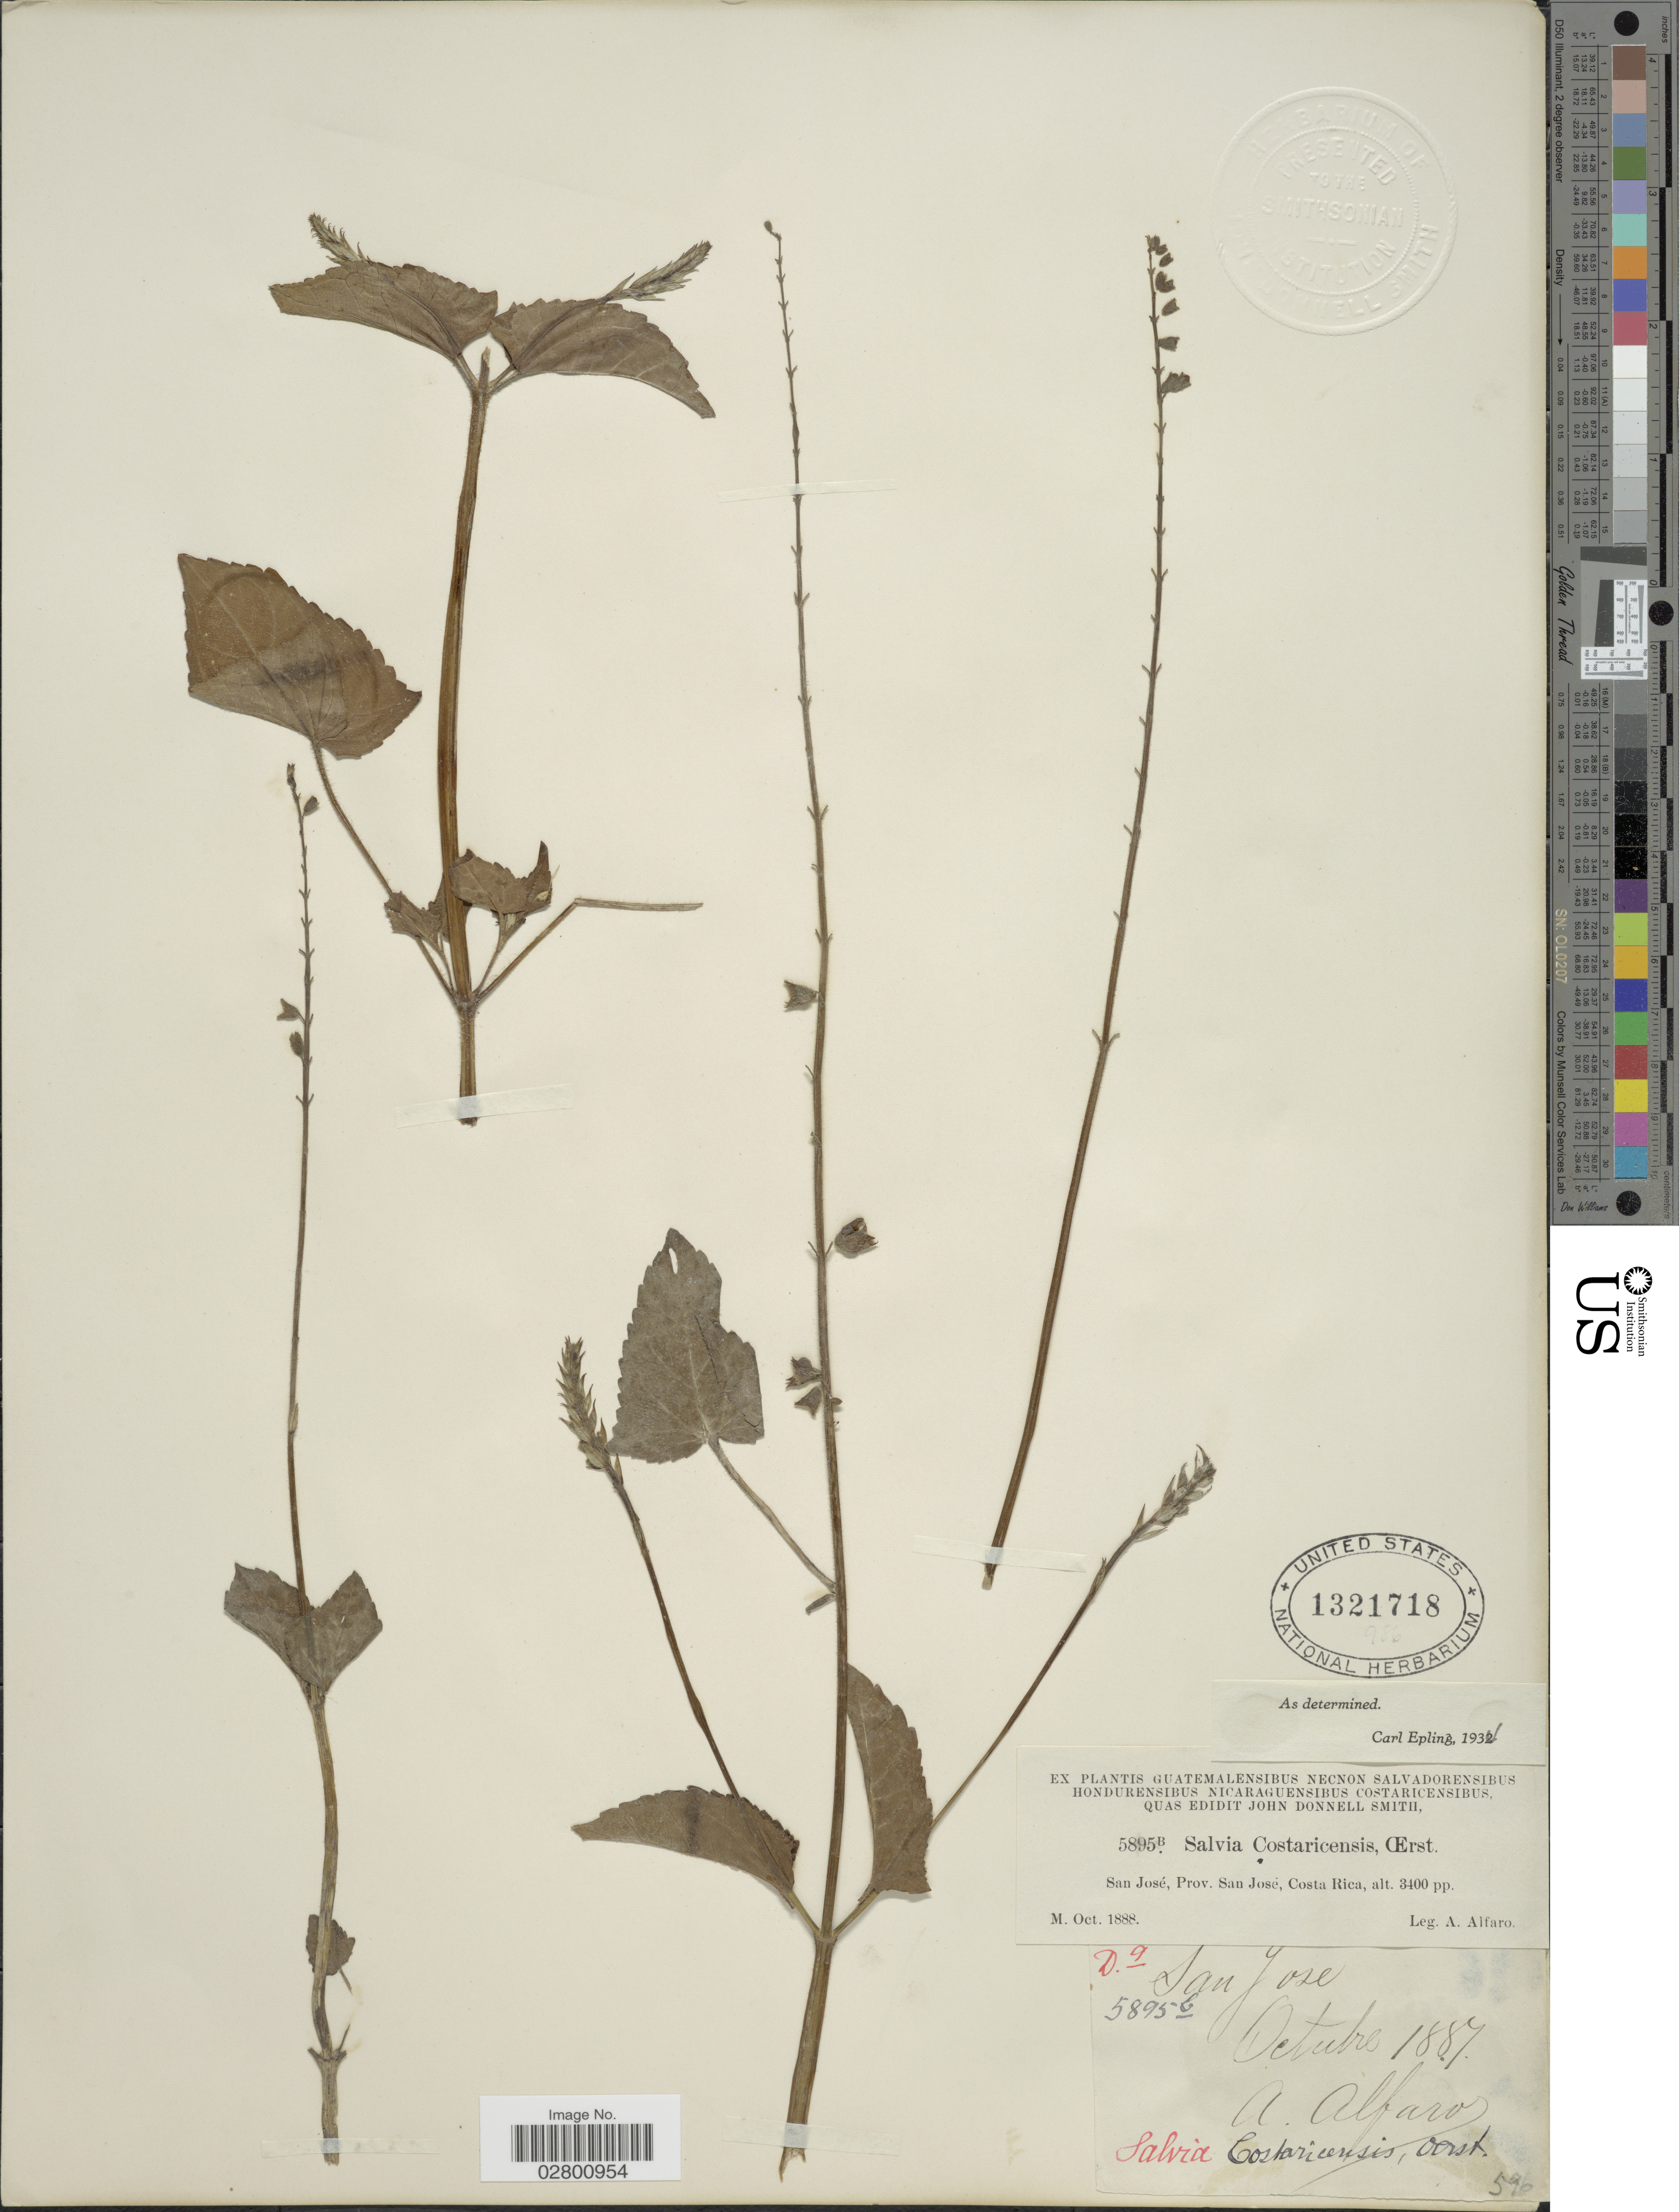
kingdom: Plantae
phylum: Tracheophyta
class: Magnoliopsida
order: Lamiales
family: Lamiaceae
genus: Salvia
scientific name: Salvia costaricensis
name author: Oerst.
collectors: A. Alfaro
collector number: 5895b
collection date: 1887-10/1888-10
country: Costa Rica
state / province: San José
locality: San José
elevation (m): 1036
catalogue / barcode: US 1321718